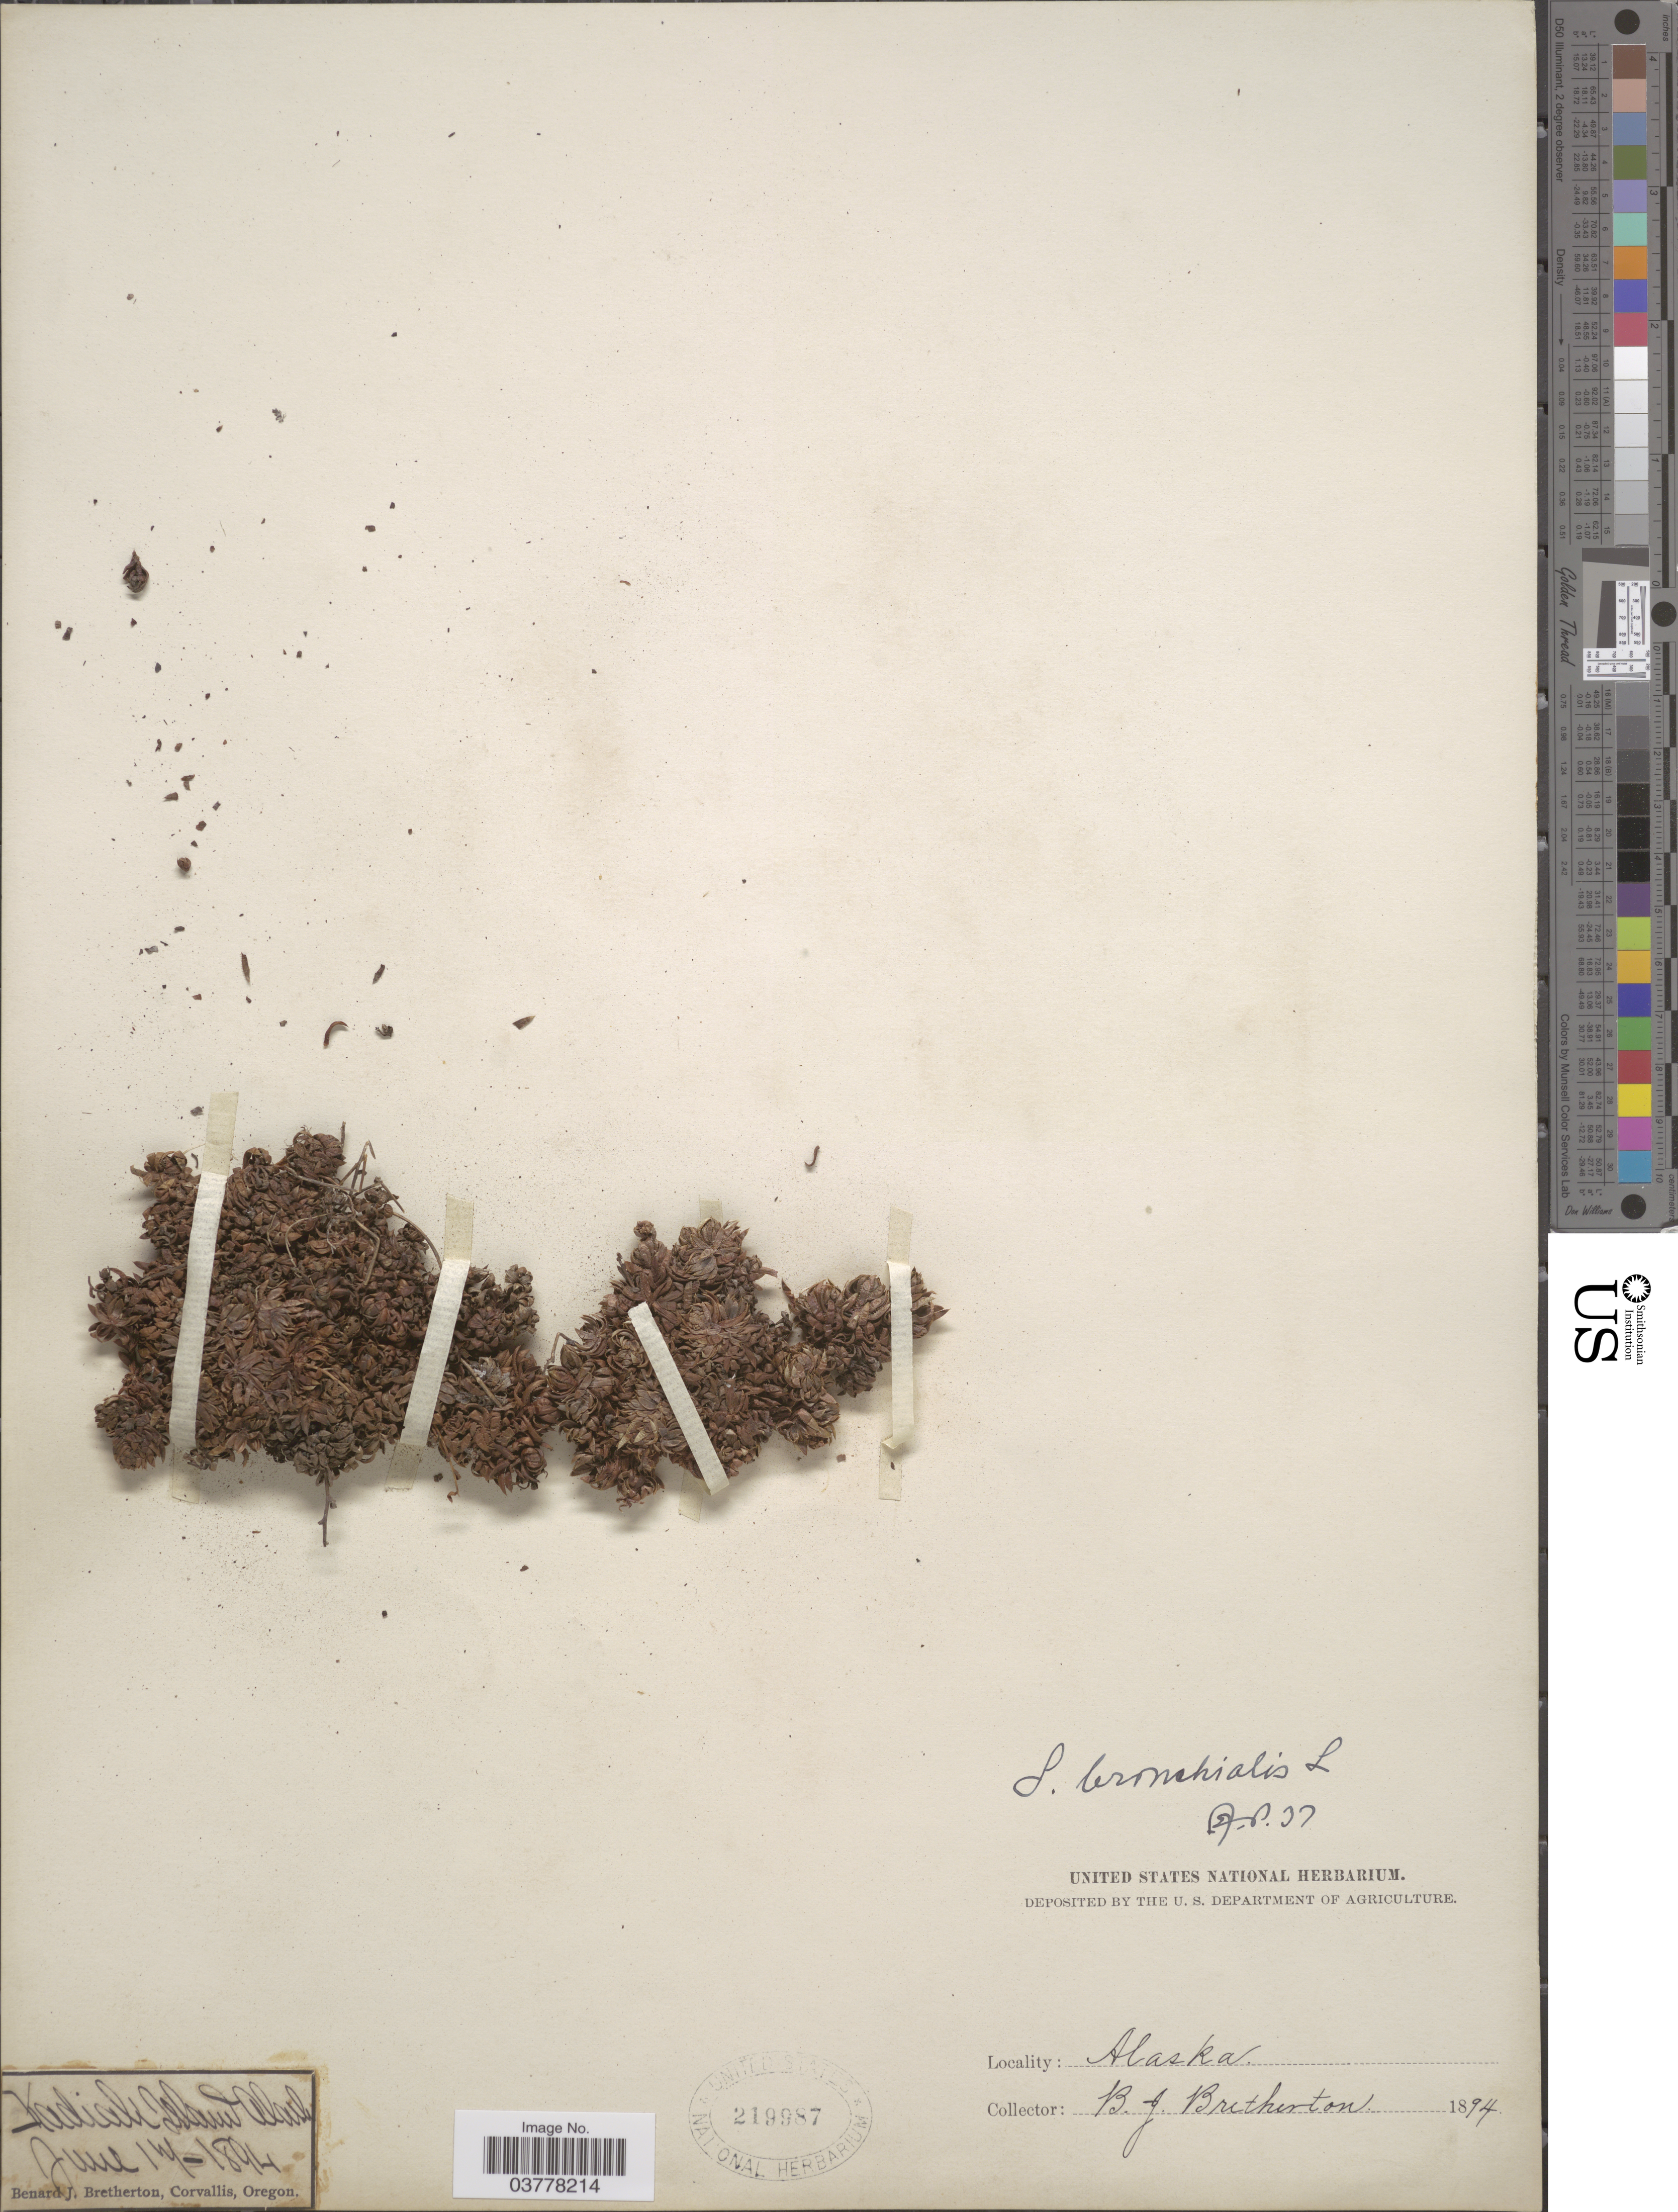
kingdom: Plantae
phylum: Tracheophyta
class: Magnoliopsida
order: Saxifragales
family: Saxifragaceae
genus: Saxifraga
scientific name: Saxifraga bronchialis subsp. funstonii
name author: (Small) Hultén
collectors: B. Bretherton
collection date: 1894-06-17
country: United States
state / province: Alaska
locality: Kodiak Island.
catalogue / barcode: US 219987